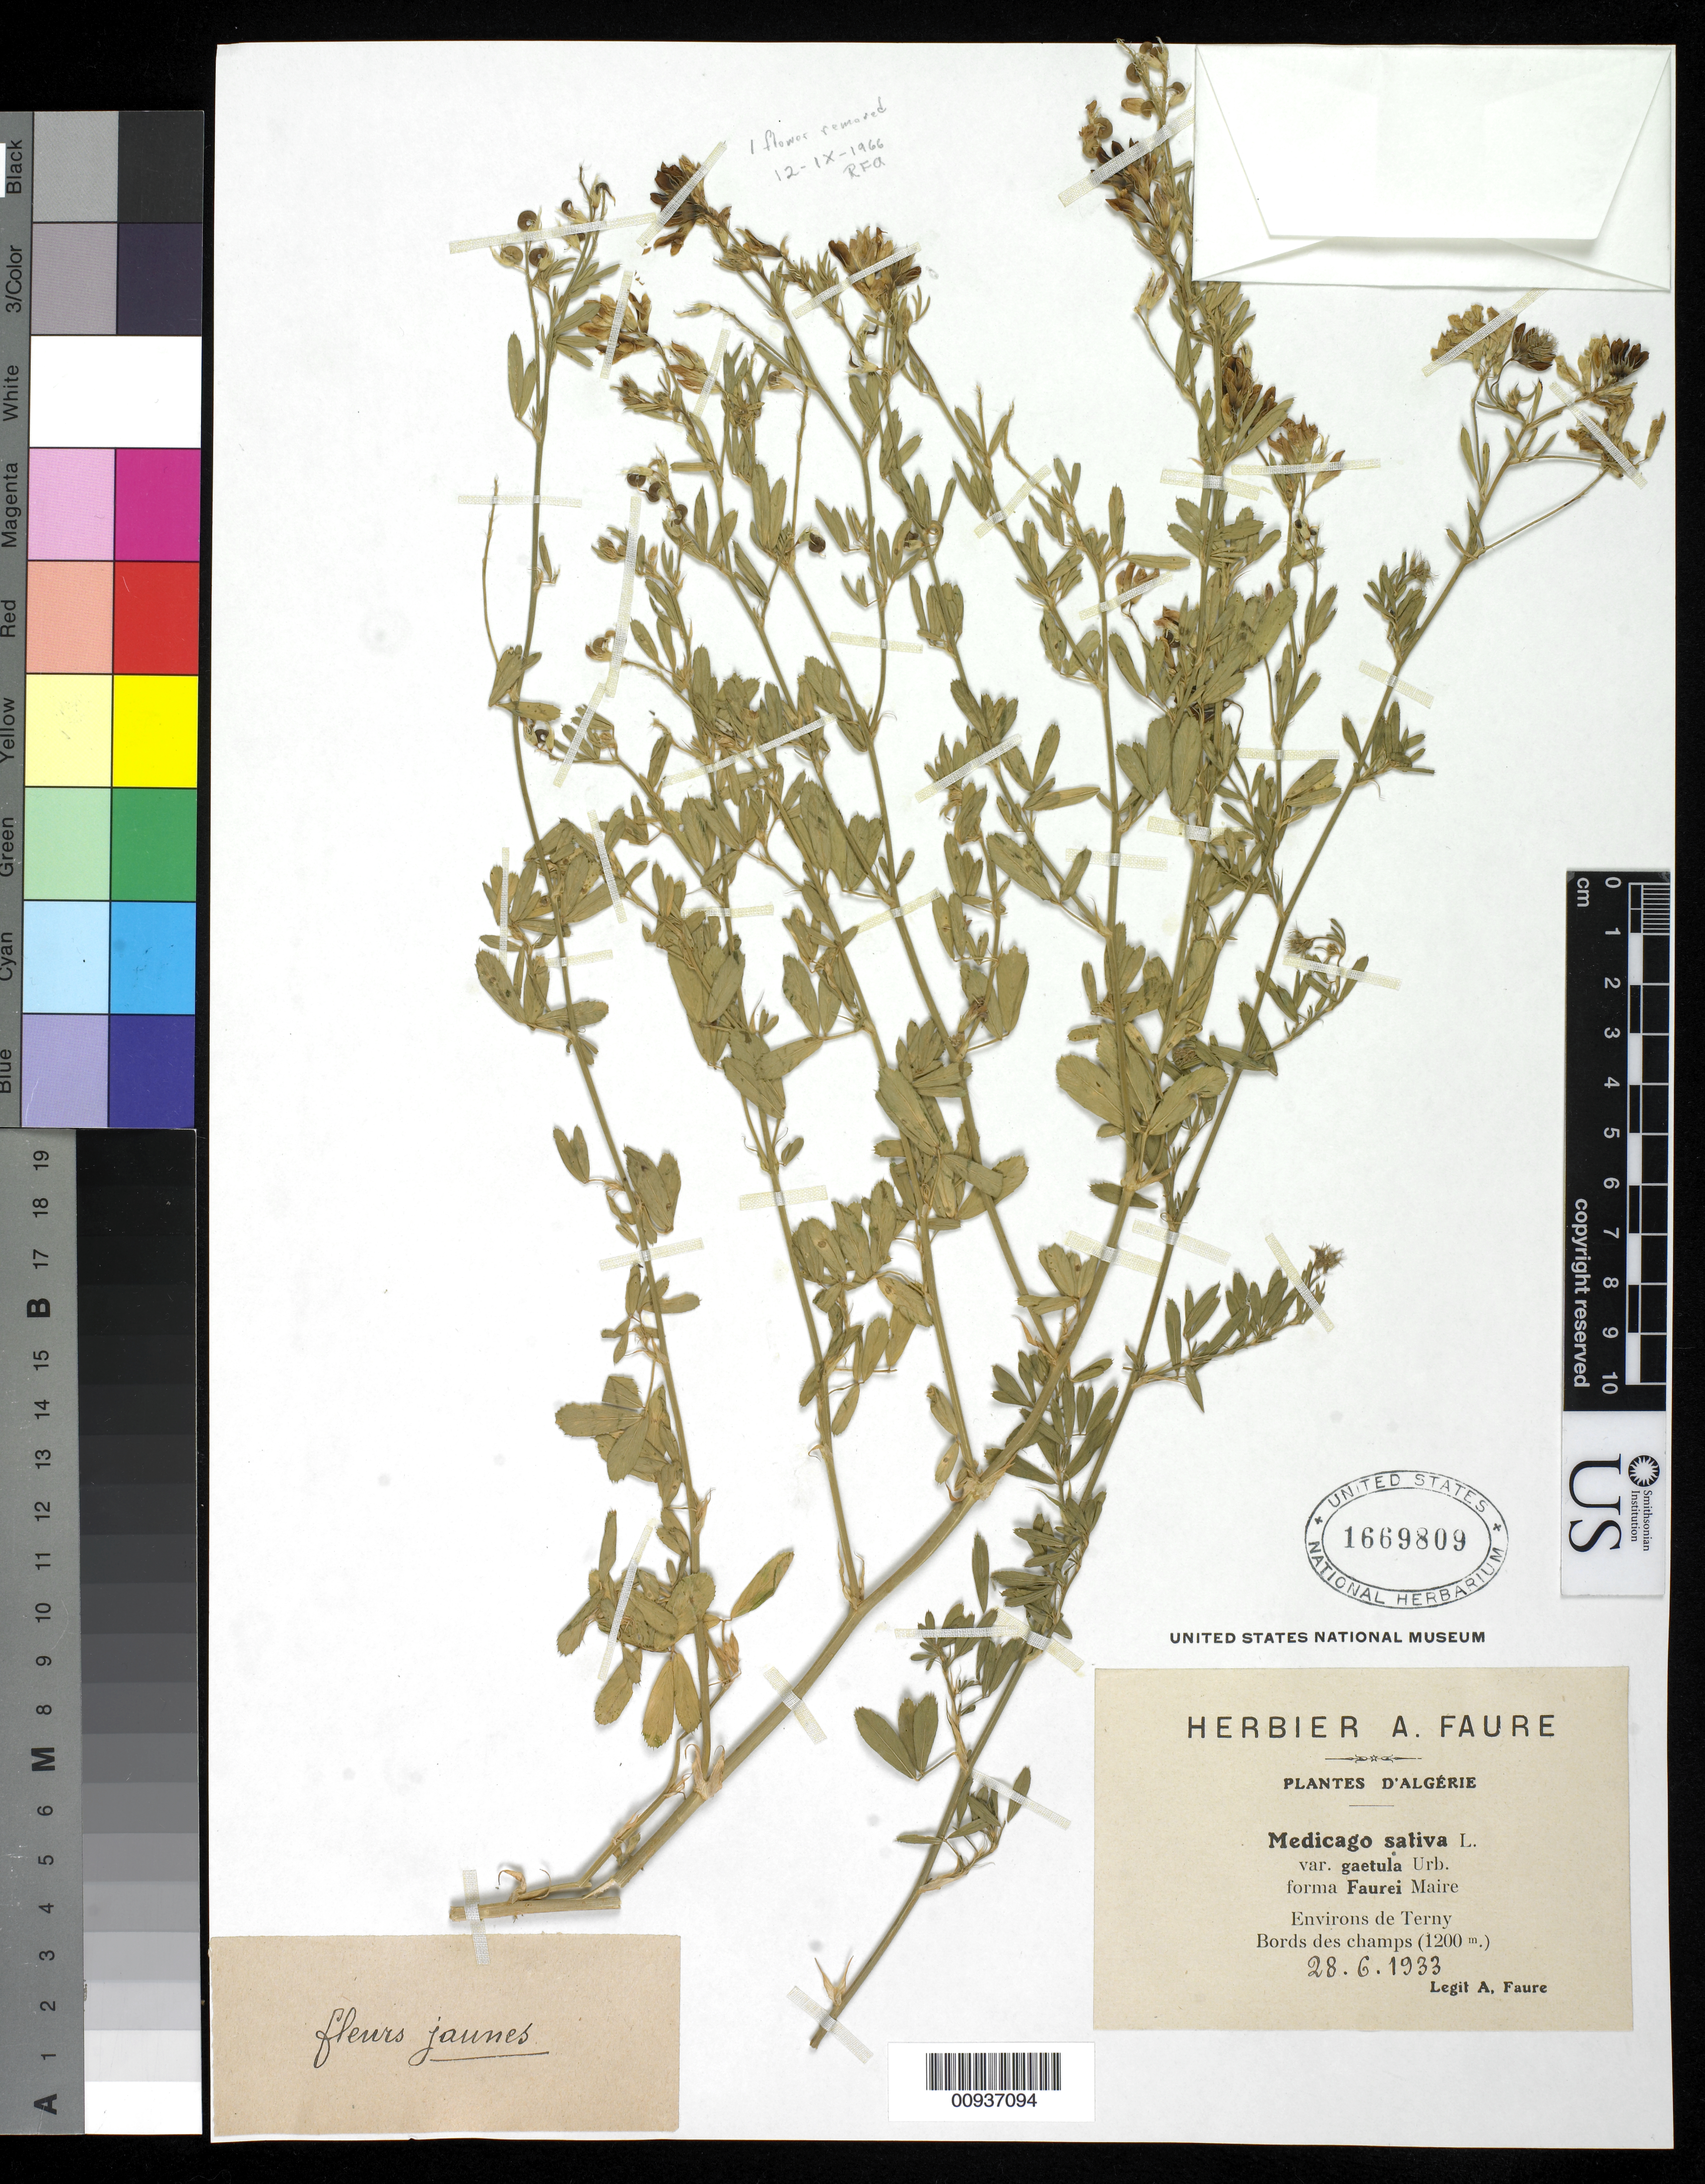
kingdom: Plantae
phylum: Tracheophyta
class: Magnoliopsida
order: Fabales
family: Fabaceae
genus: Medicago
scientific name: Medicago sativa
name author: L.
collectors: A. Faure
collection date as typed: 28 Jun 1933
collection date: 1933-06-28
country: Algeria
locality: Environs de terny Bords des champs.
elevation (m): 1200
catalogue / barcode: US 1669809